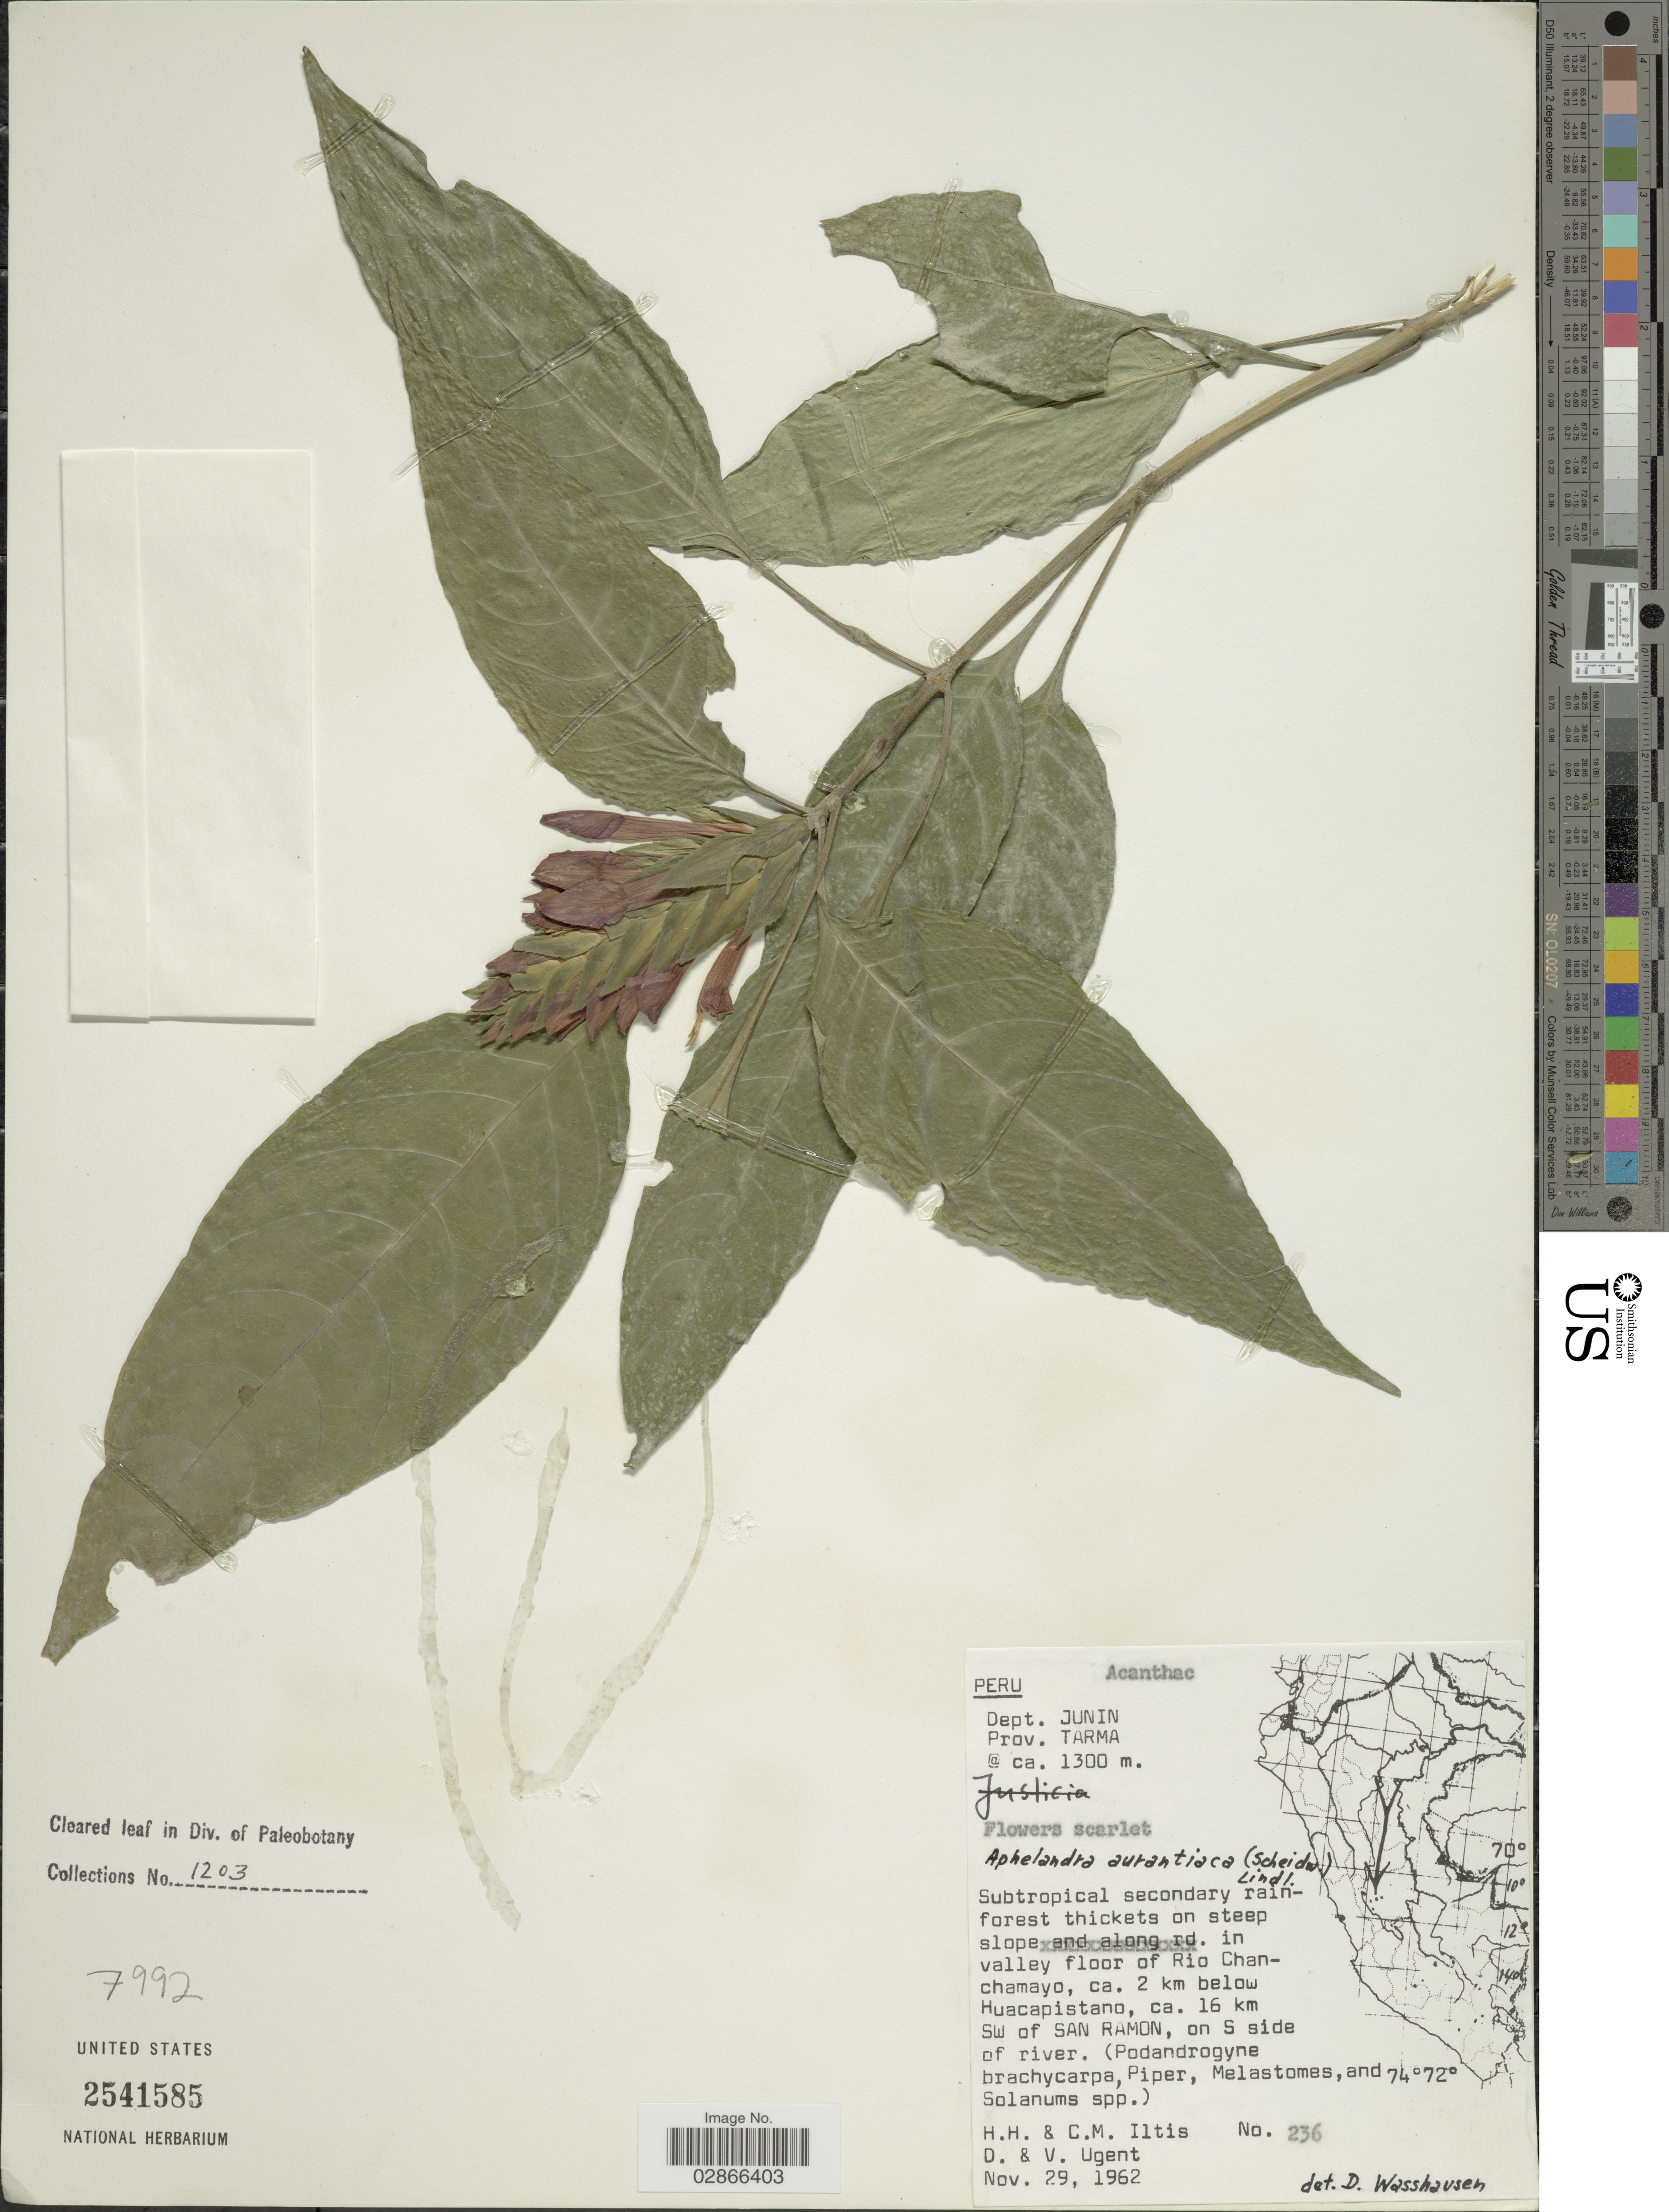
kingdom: Plantae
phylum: Tracheophyta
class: Magnoliopsida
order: Lamiales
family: Acanthaceae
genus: Aphelandra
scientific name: Aphelandra aurantiaca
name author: (Scheidw.) Lindl.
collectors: H. H. Iltis, C. M Iltis, D. Ugent & V. Ugent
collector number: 236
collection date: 1962-11-29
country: Peru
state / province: Junín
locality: Dept. Junin. Prov. Tarma. In valley floor of Rio Chanchamayo, ca. 2 km below Huacapistano, ca. 16 km SW of San Ramon, on S side of river.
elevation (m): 1300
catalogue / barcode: US 2541585